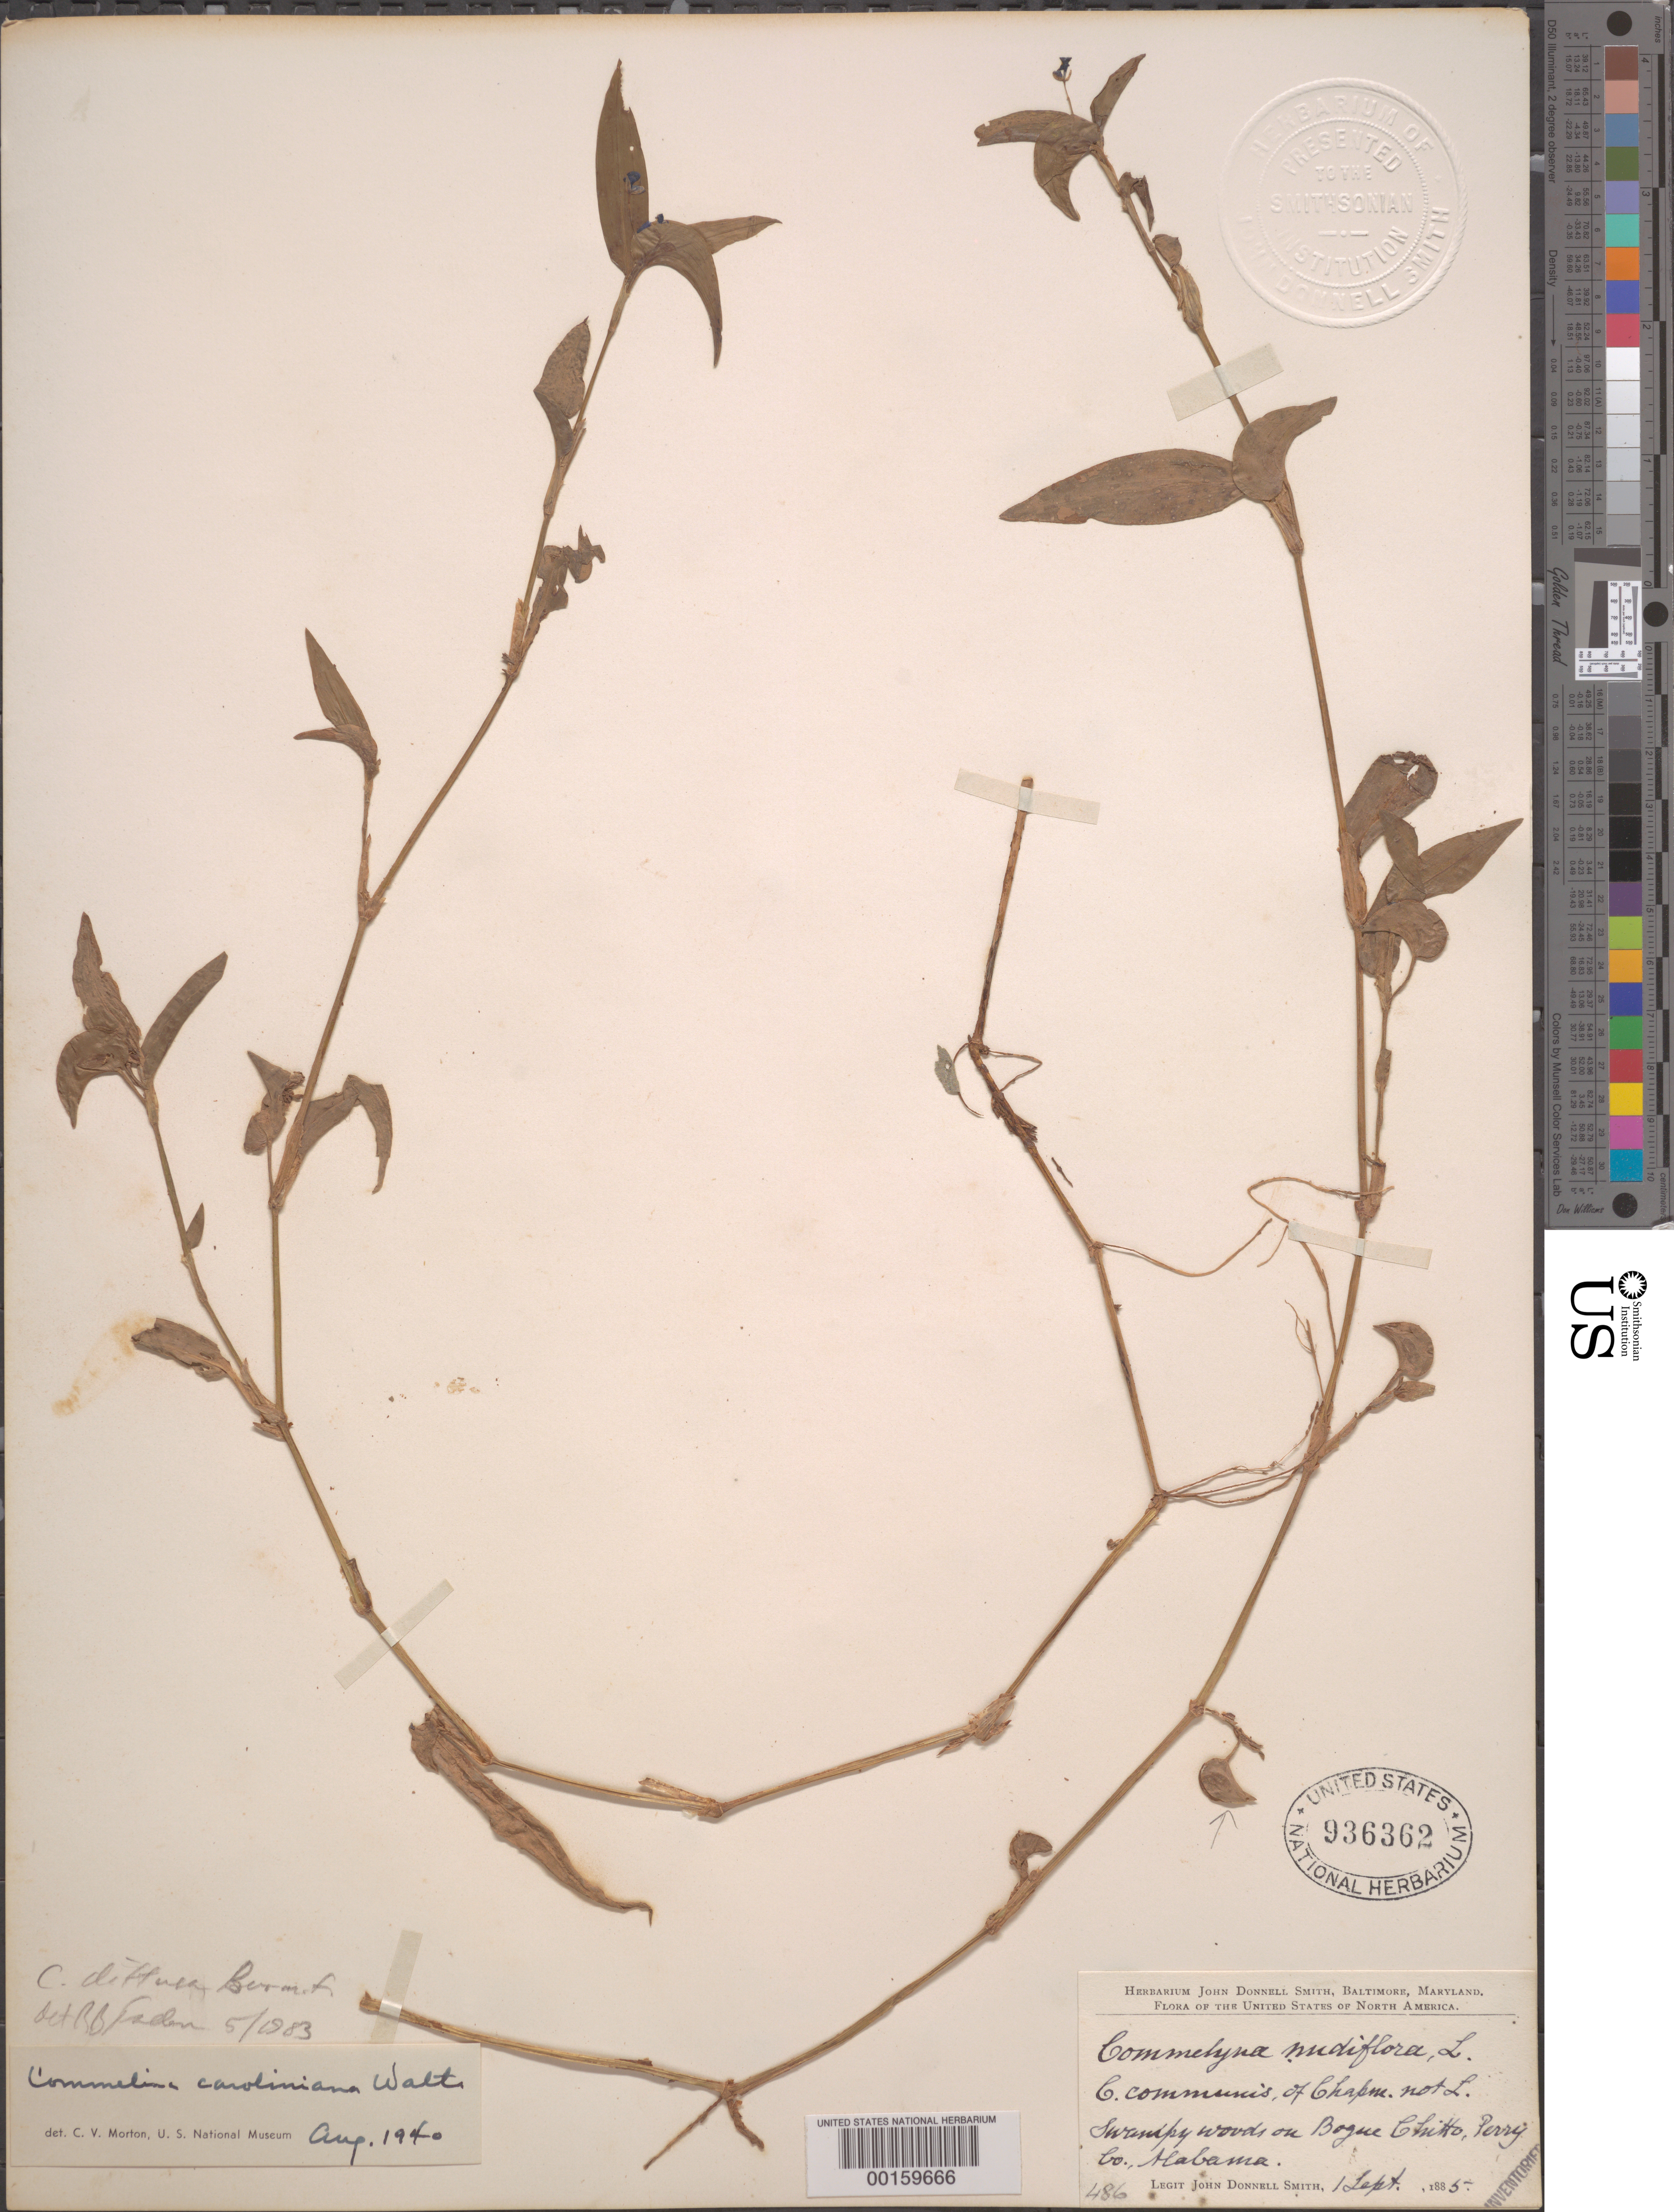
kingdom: Plantae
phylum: Tracheophyta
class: Liliopsida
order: Commelinales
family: Commelinaceae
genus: Commelina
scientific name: Commelina diffusa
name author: Burm. f.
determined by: Faden, Robert B., (US), Smithsonian Institution - National Museum of Natural History (UNITED STATES)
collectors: J. Donnell Smith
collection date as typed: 01 Sep 1885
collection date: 1885-09-01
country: United States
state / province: Alabama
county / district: Perry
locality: Bogue chitto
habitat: Swampy woods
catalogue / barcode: US 936362